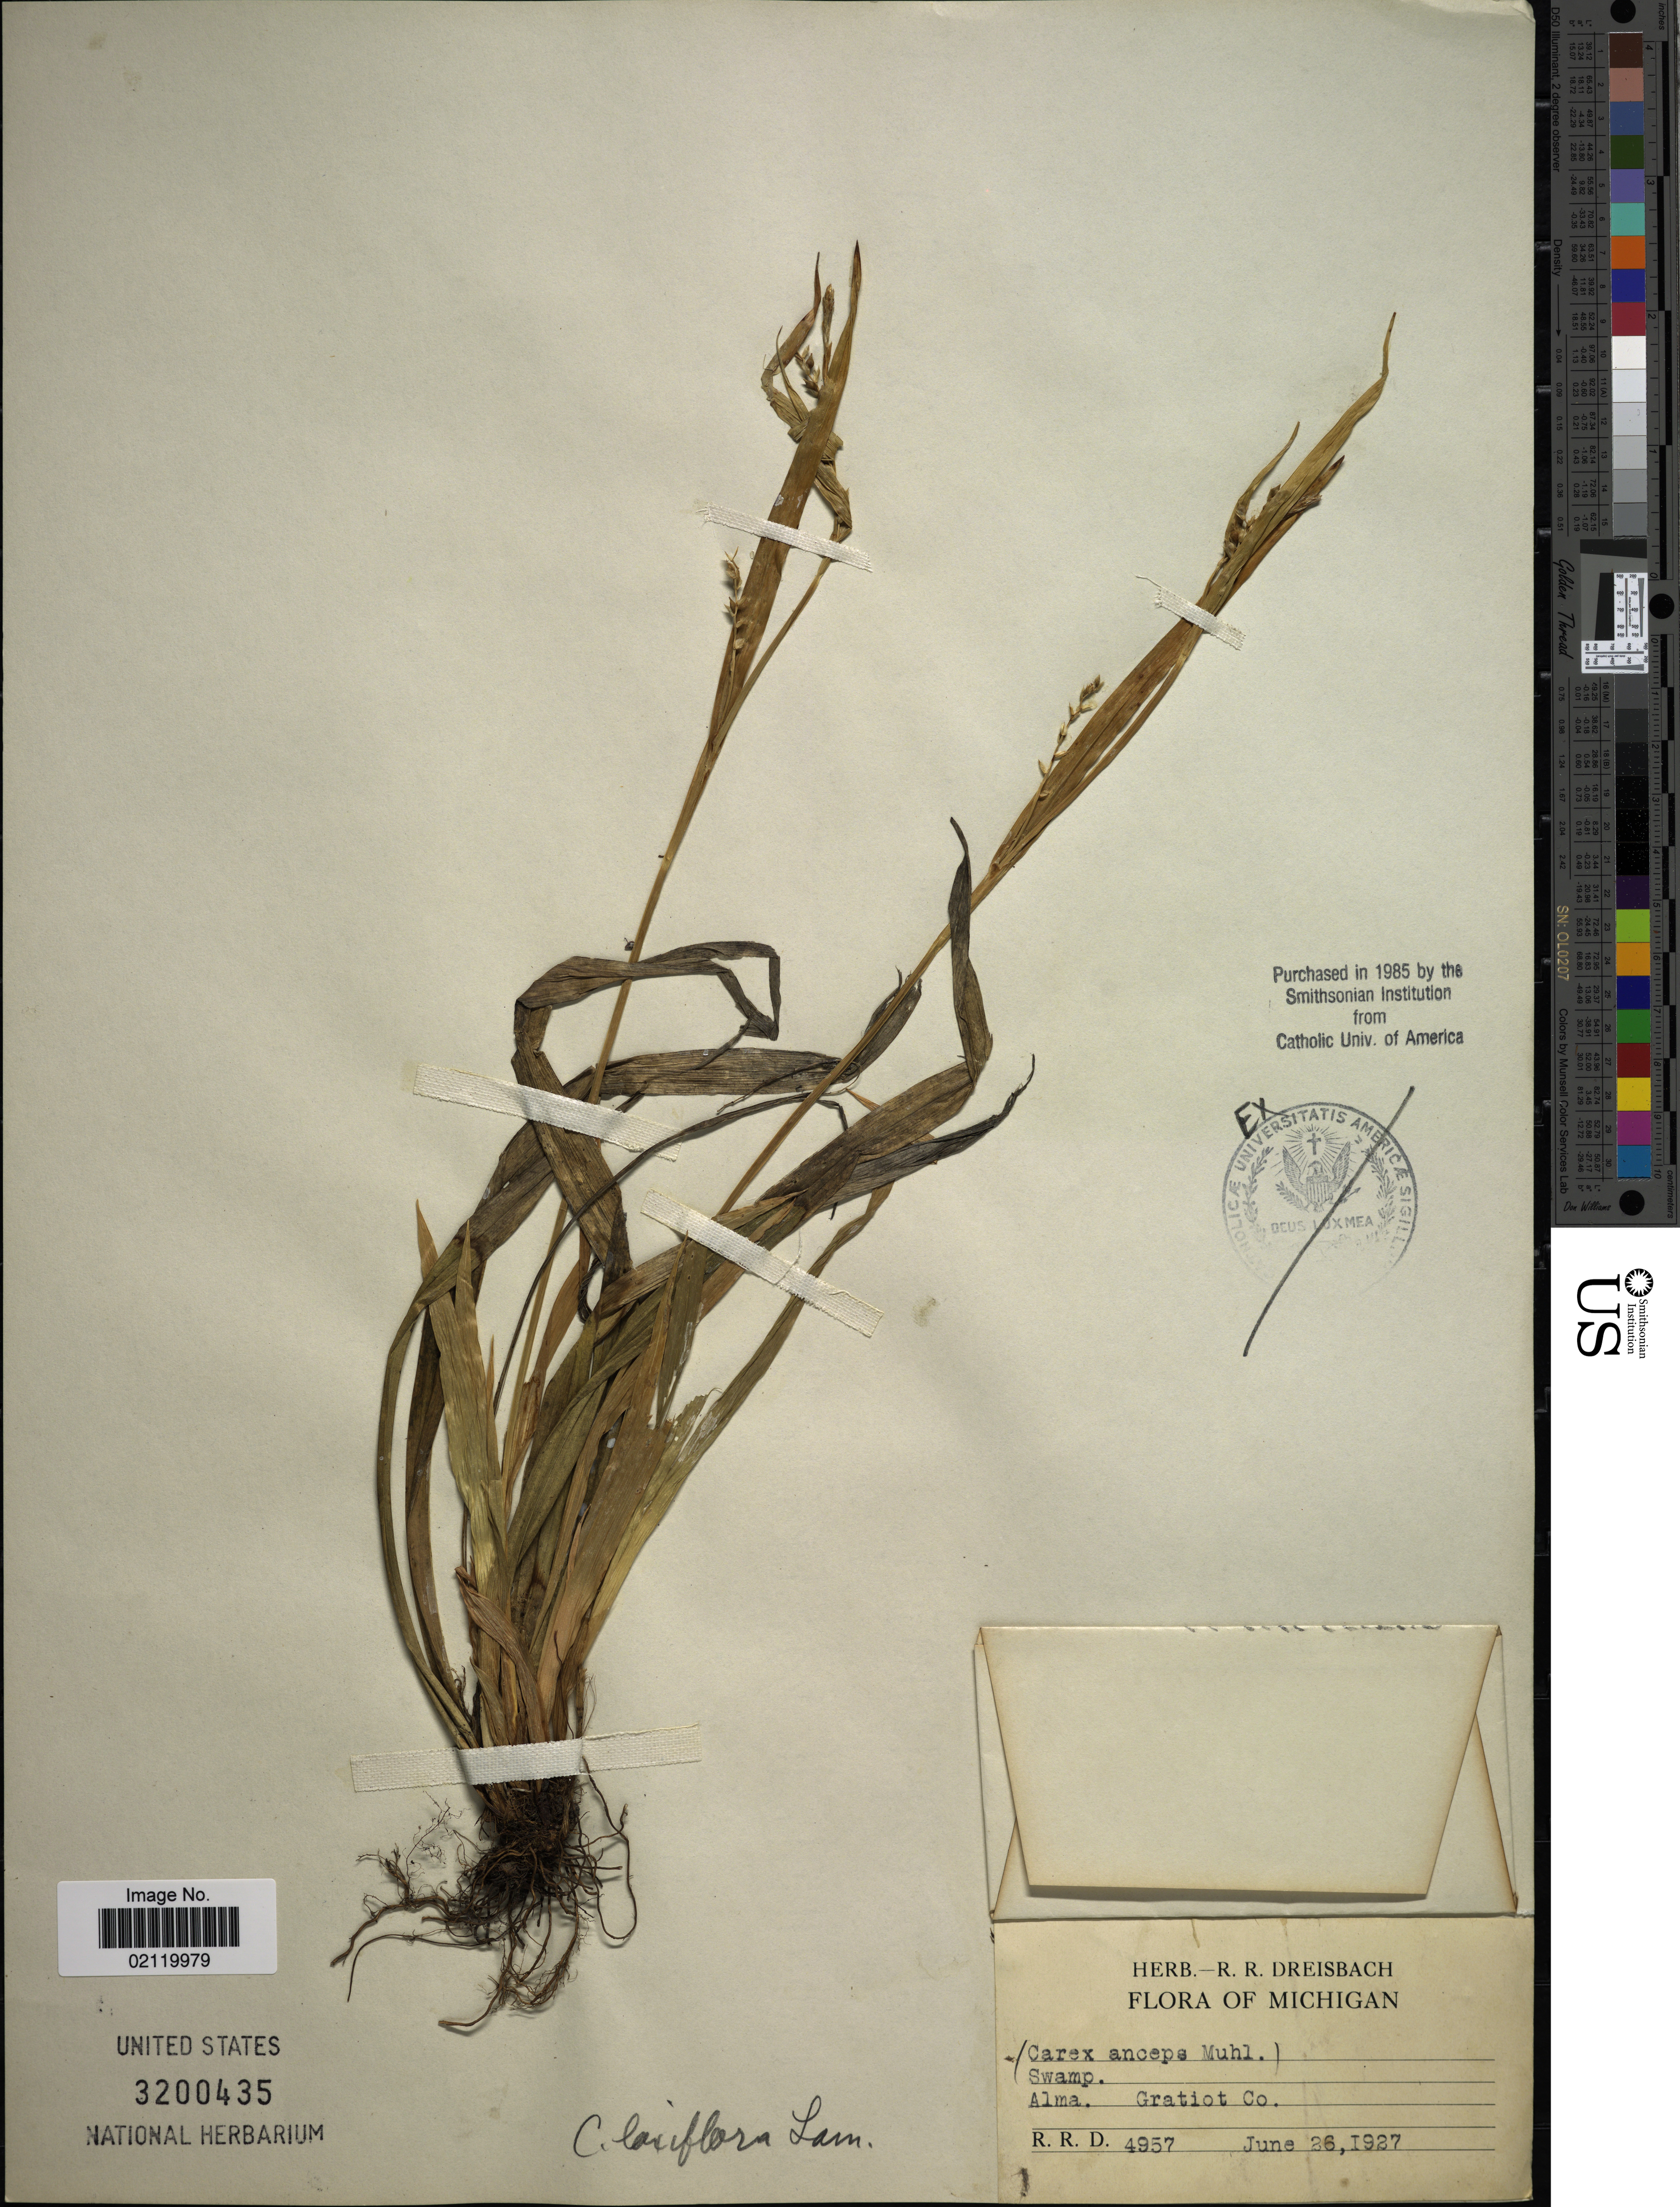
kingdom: Plantae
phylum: Tracheophyta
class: Liliopsida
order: Poales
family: Cyperaceae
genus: Carex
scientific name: Carex laxiflora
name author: Lam.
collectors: R. Dreisbach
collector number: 4957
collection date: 1927-06-26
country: United States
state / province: Michigan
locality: Swamp, Alma. Gratiot Co.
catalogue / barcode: US 3200435